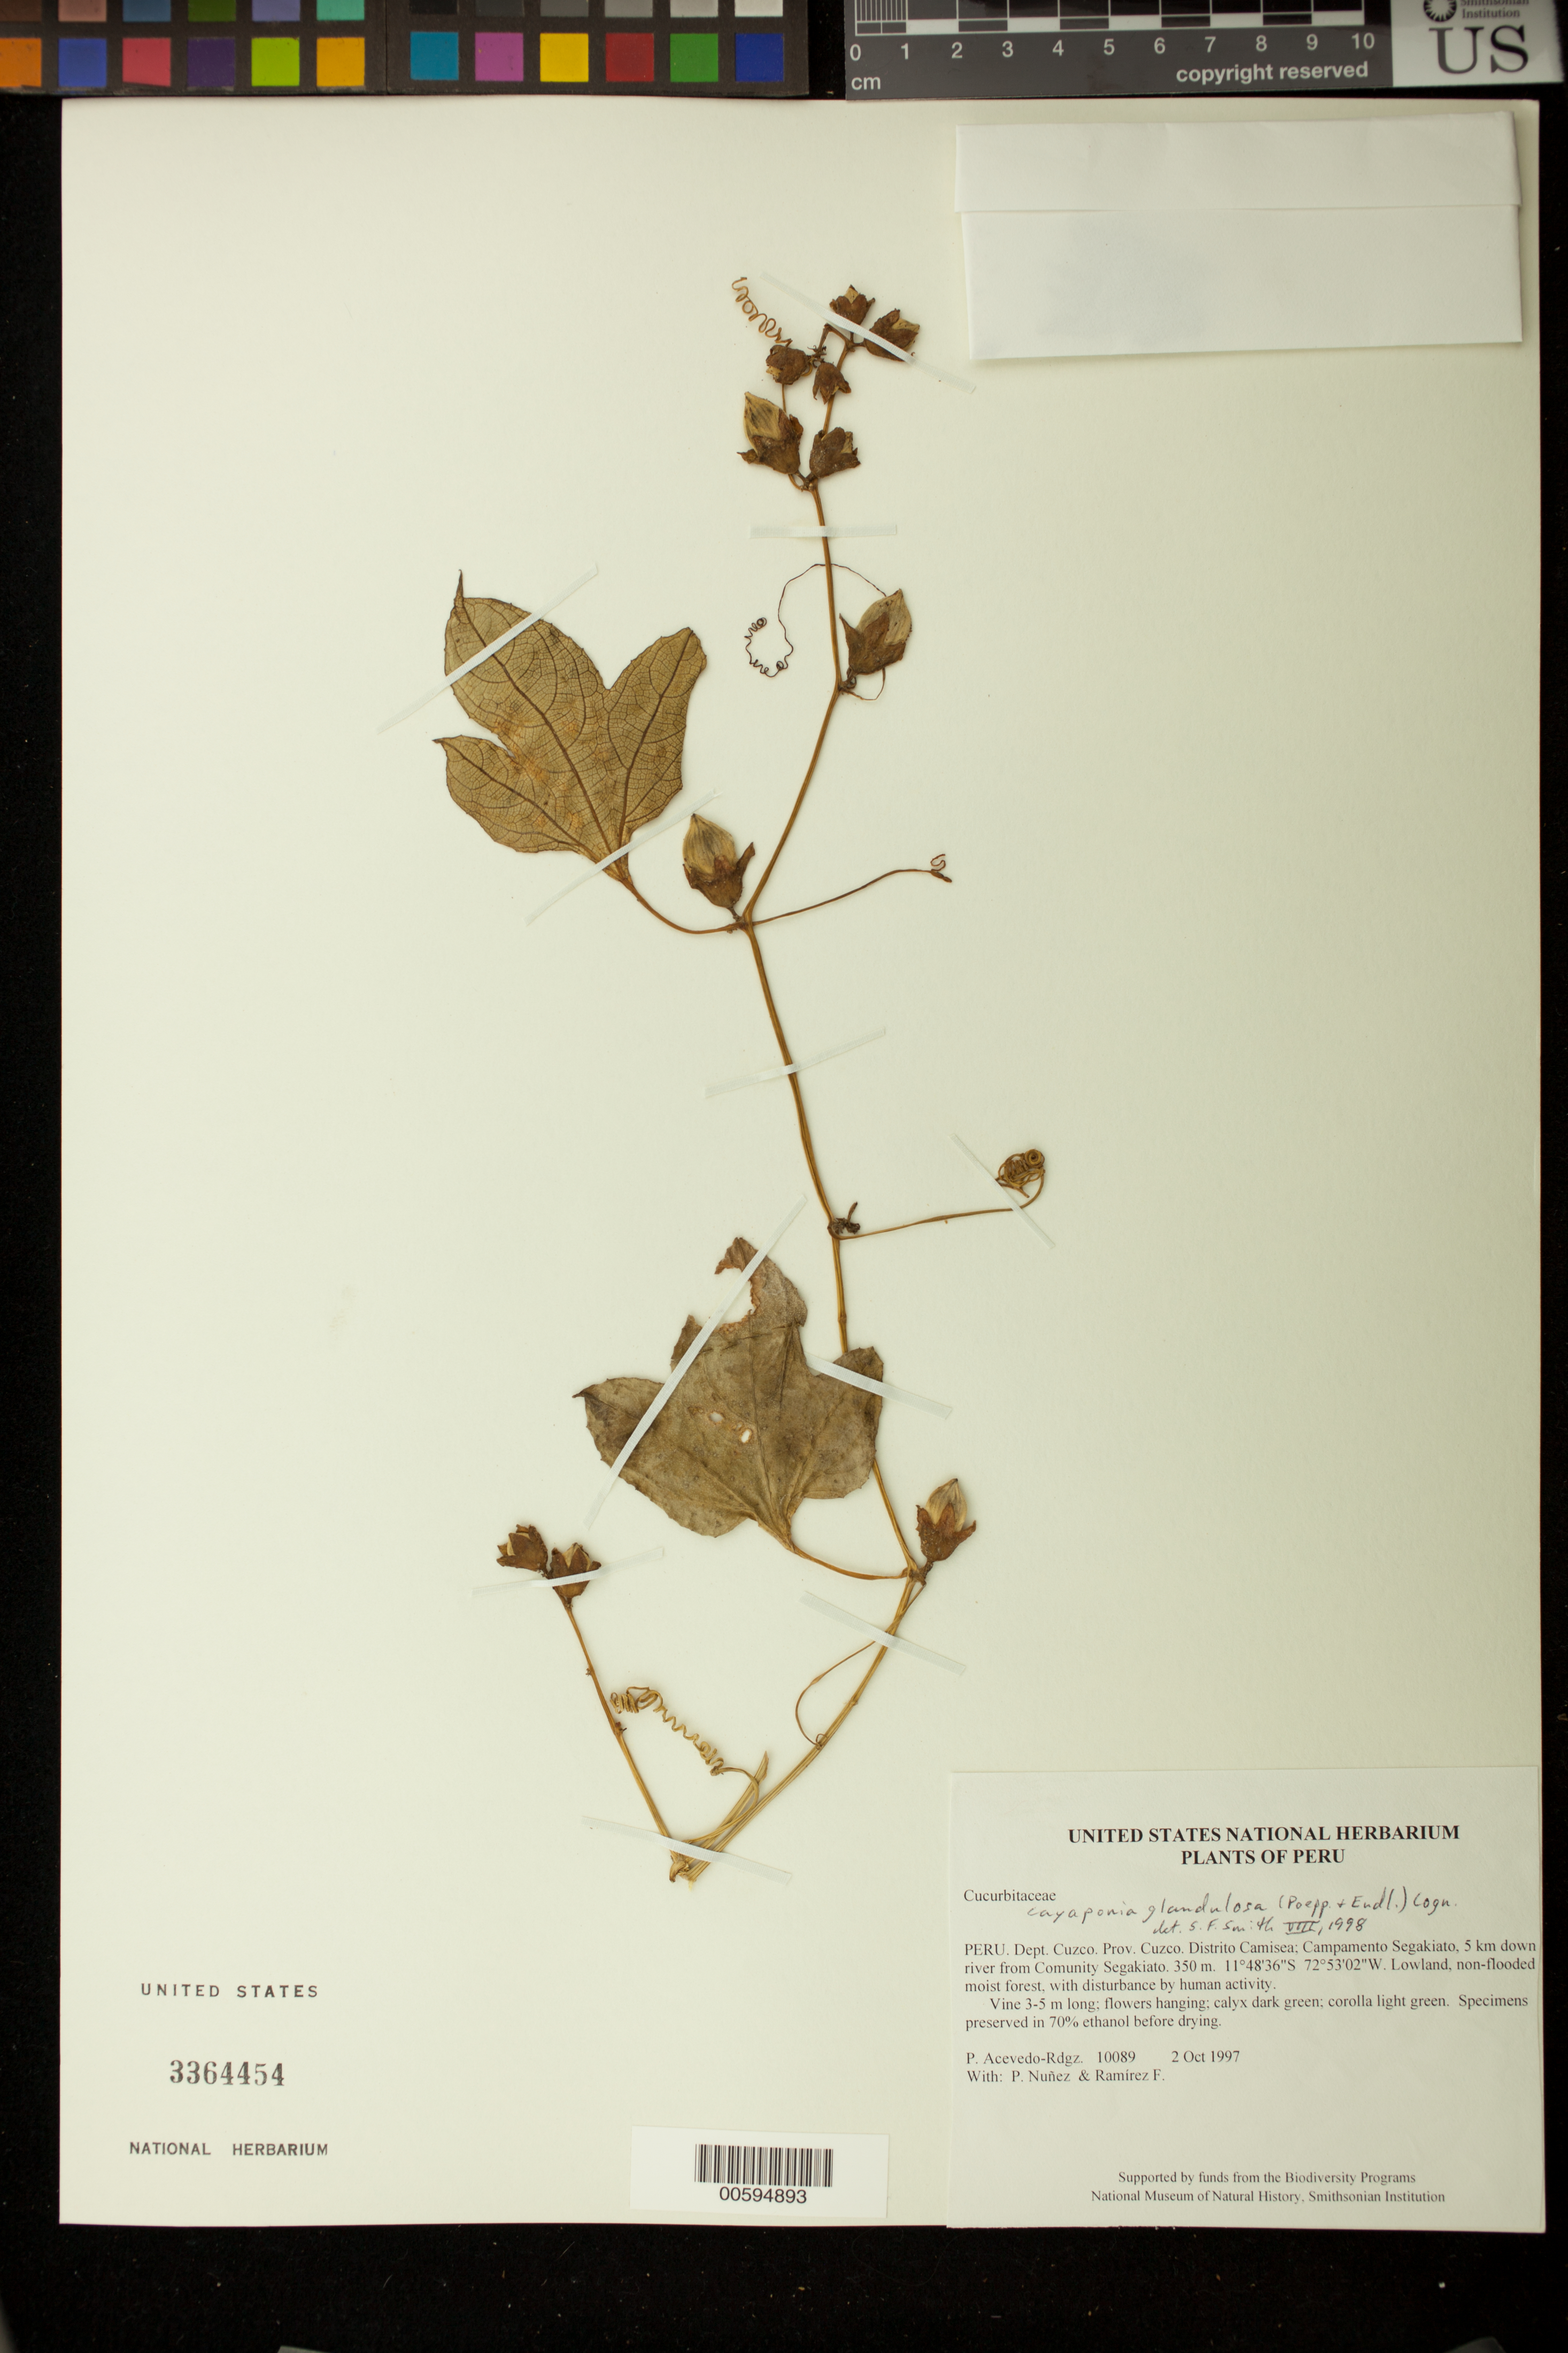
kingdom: Plantae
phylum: Tracheophyta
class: Magnoliopsida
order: Cucurbitales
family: Cucurbitaceae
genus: Cayaponia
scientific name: Cayaponia glandulosa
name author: (Poepp. & Endl.) Cogn.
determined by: Smith, Stephen F., (US), NMNH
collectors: P. Acevedo-Rodr., P. Nuñez V. & F. Ramirez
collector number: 10089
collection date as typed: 02 Oct 1997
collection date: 1997-10-02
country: Peru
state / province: Cusco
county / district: Cusco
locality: Distrito Camisea; Campamento Segakiato, 5 km down river from Comunity Segakiato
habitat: Lowland, non-flooded moist forest, with disturbance by human activity.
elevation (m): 350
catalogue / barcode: US 3364454